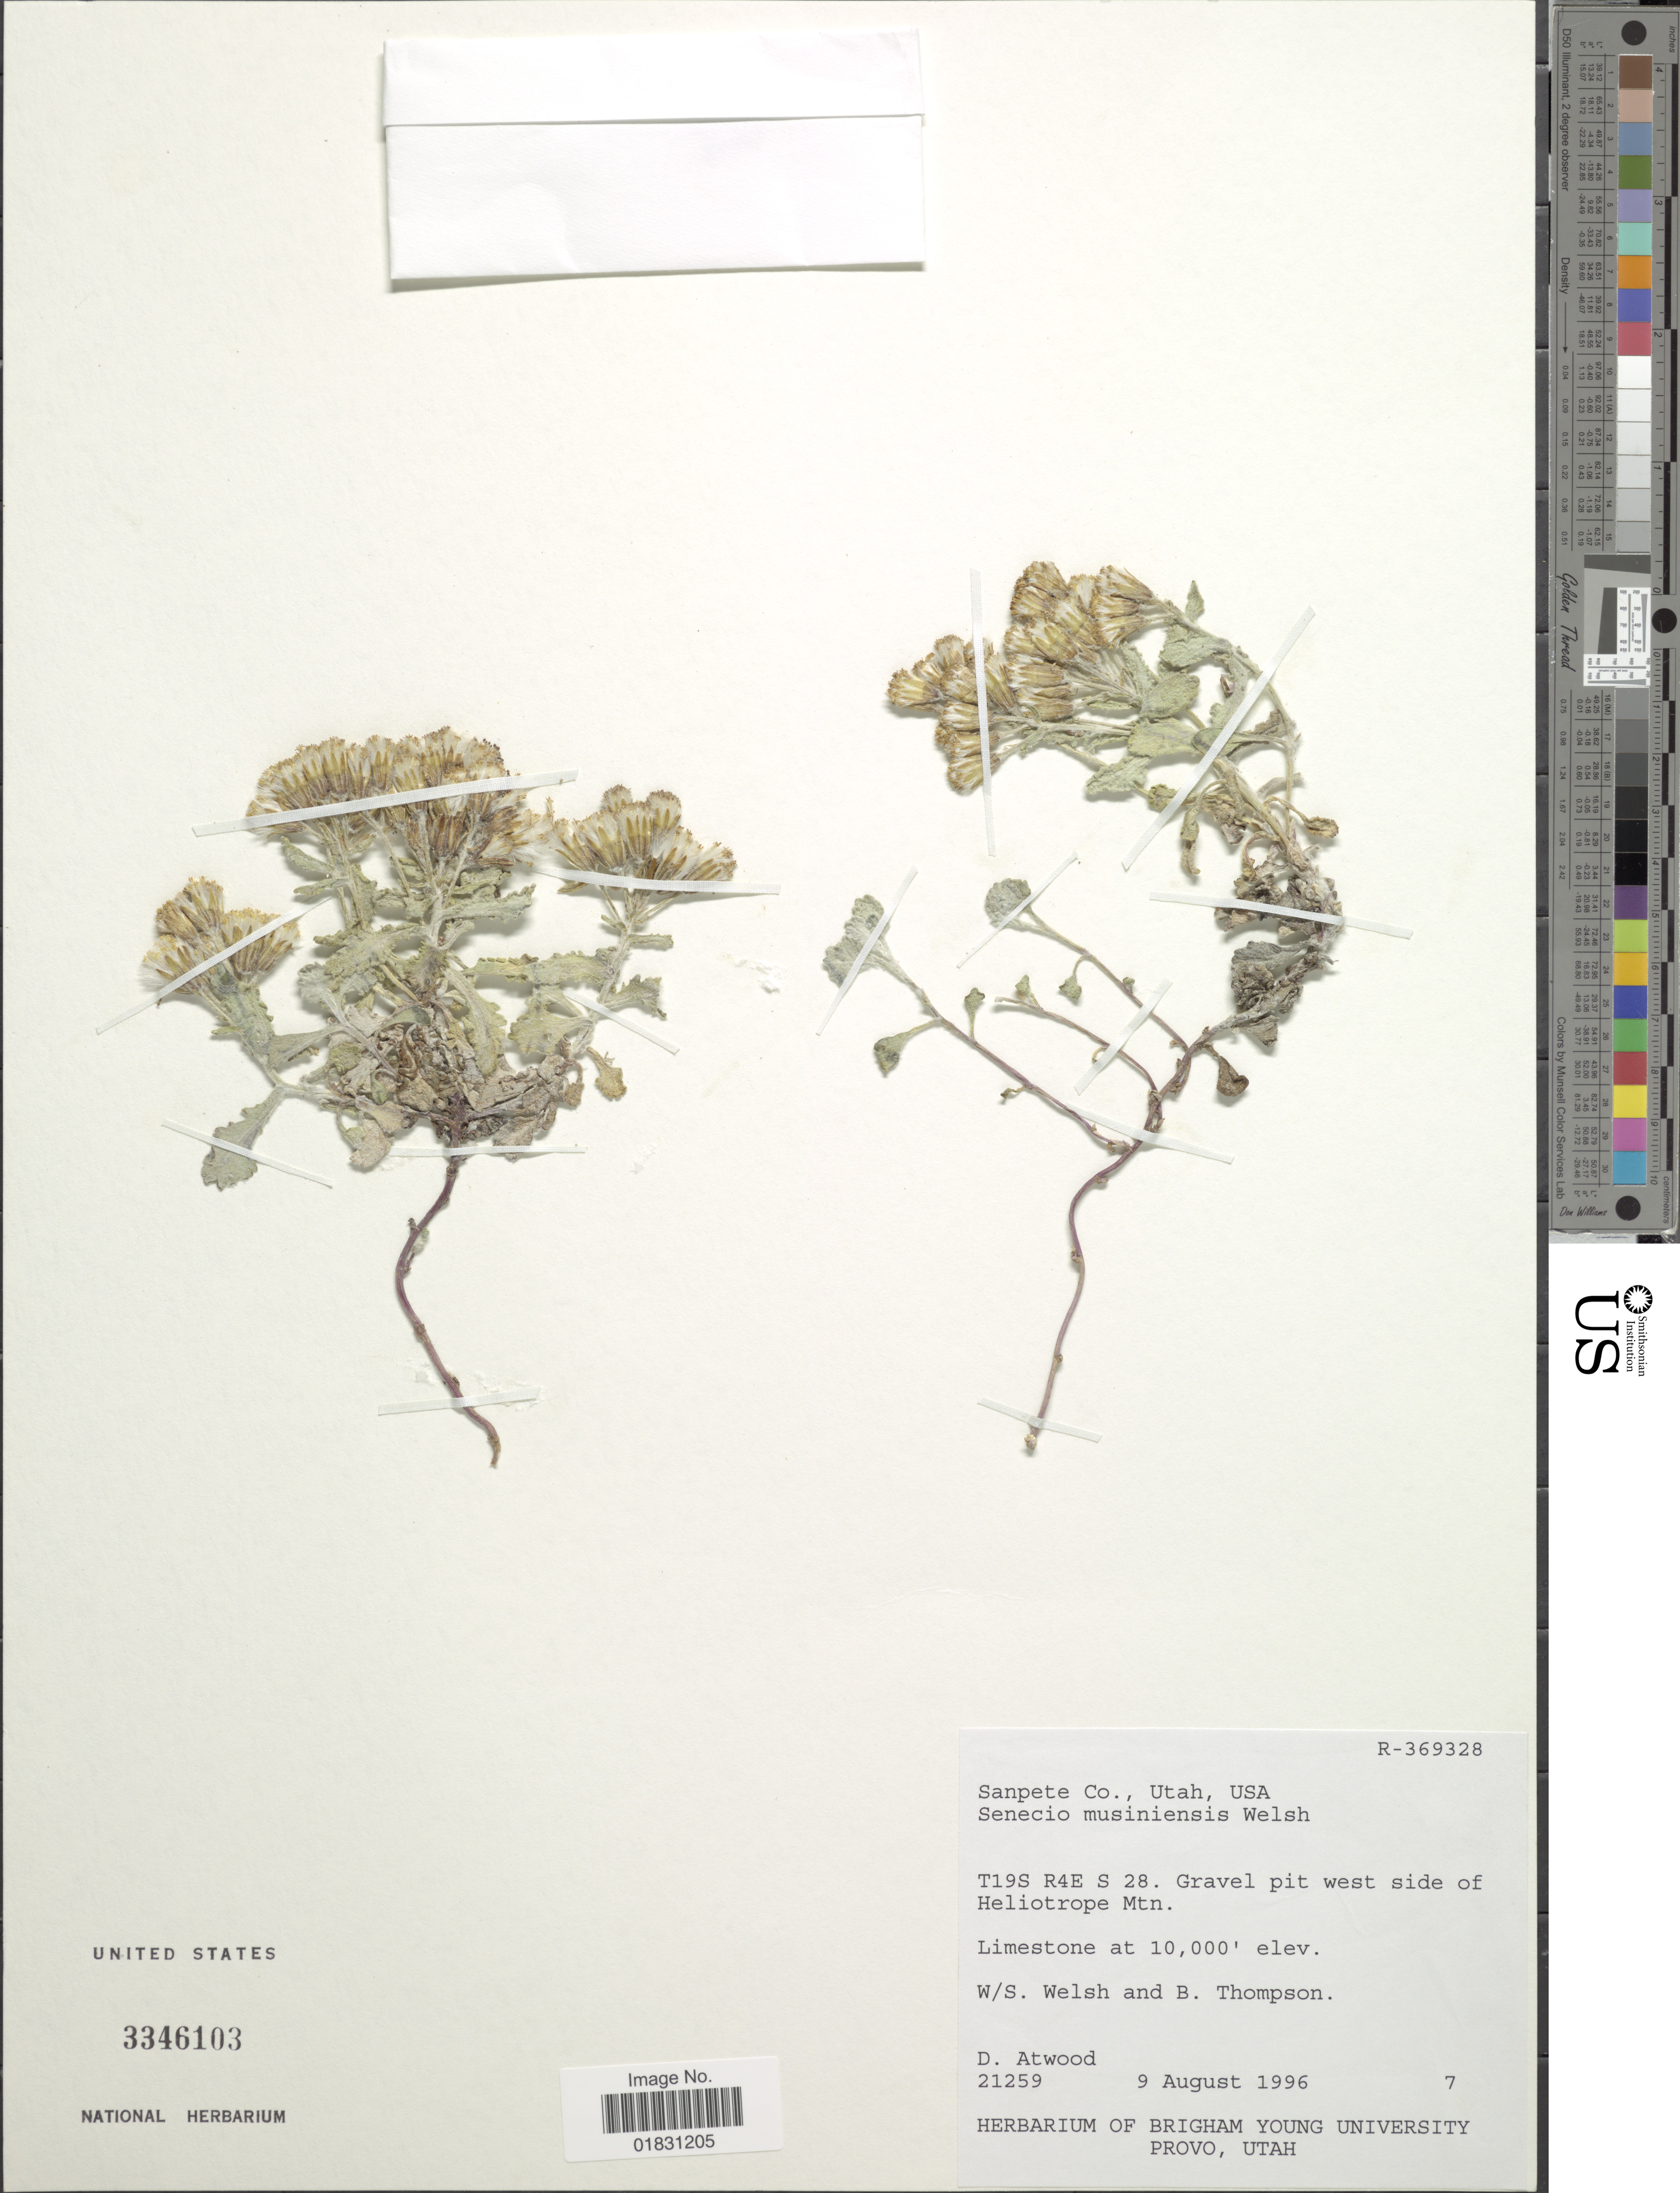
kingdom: Plantae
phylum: Tracheophyta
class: Magnoliopsida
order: Asterales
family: Asteraceae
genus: Packera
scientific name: Packera musiniensis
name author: (S.L. Welsh) Trock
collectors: D. Atwood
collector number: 21259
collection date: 1996-08-09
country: United States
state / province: Utah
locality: Sanpete Co., T19S R4E S 28. Gravel pit west side of Heliotrope Mtn, Limestone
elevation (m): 3048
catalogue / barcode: US 3346103